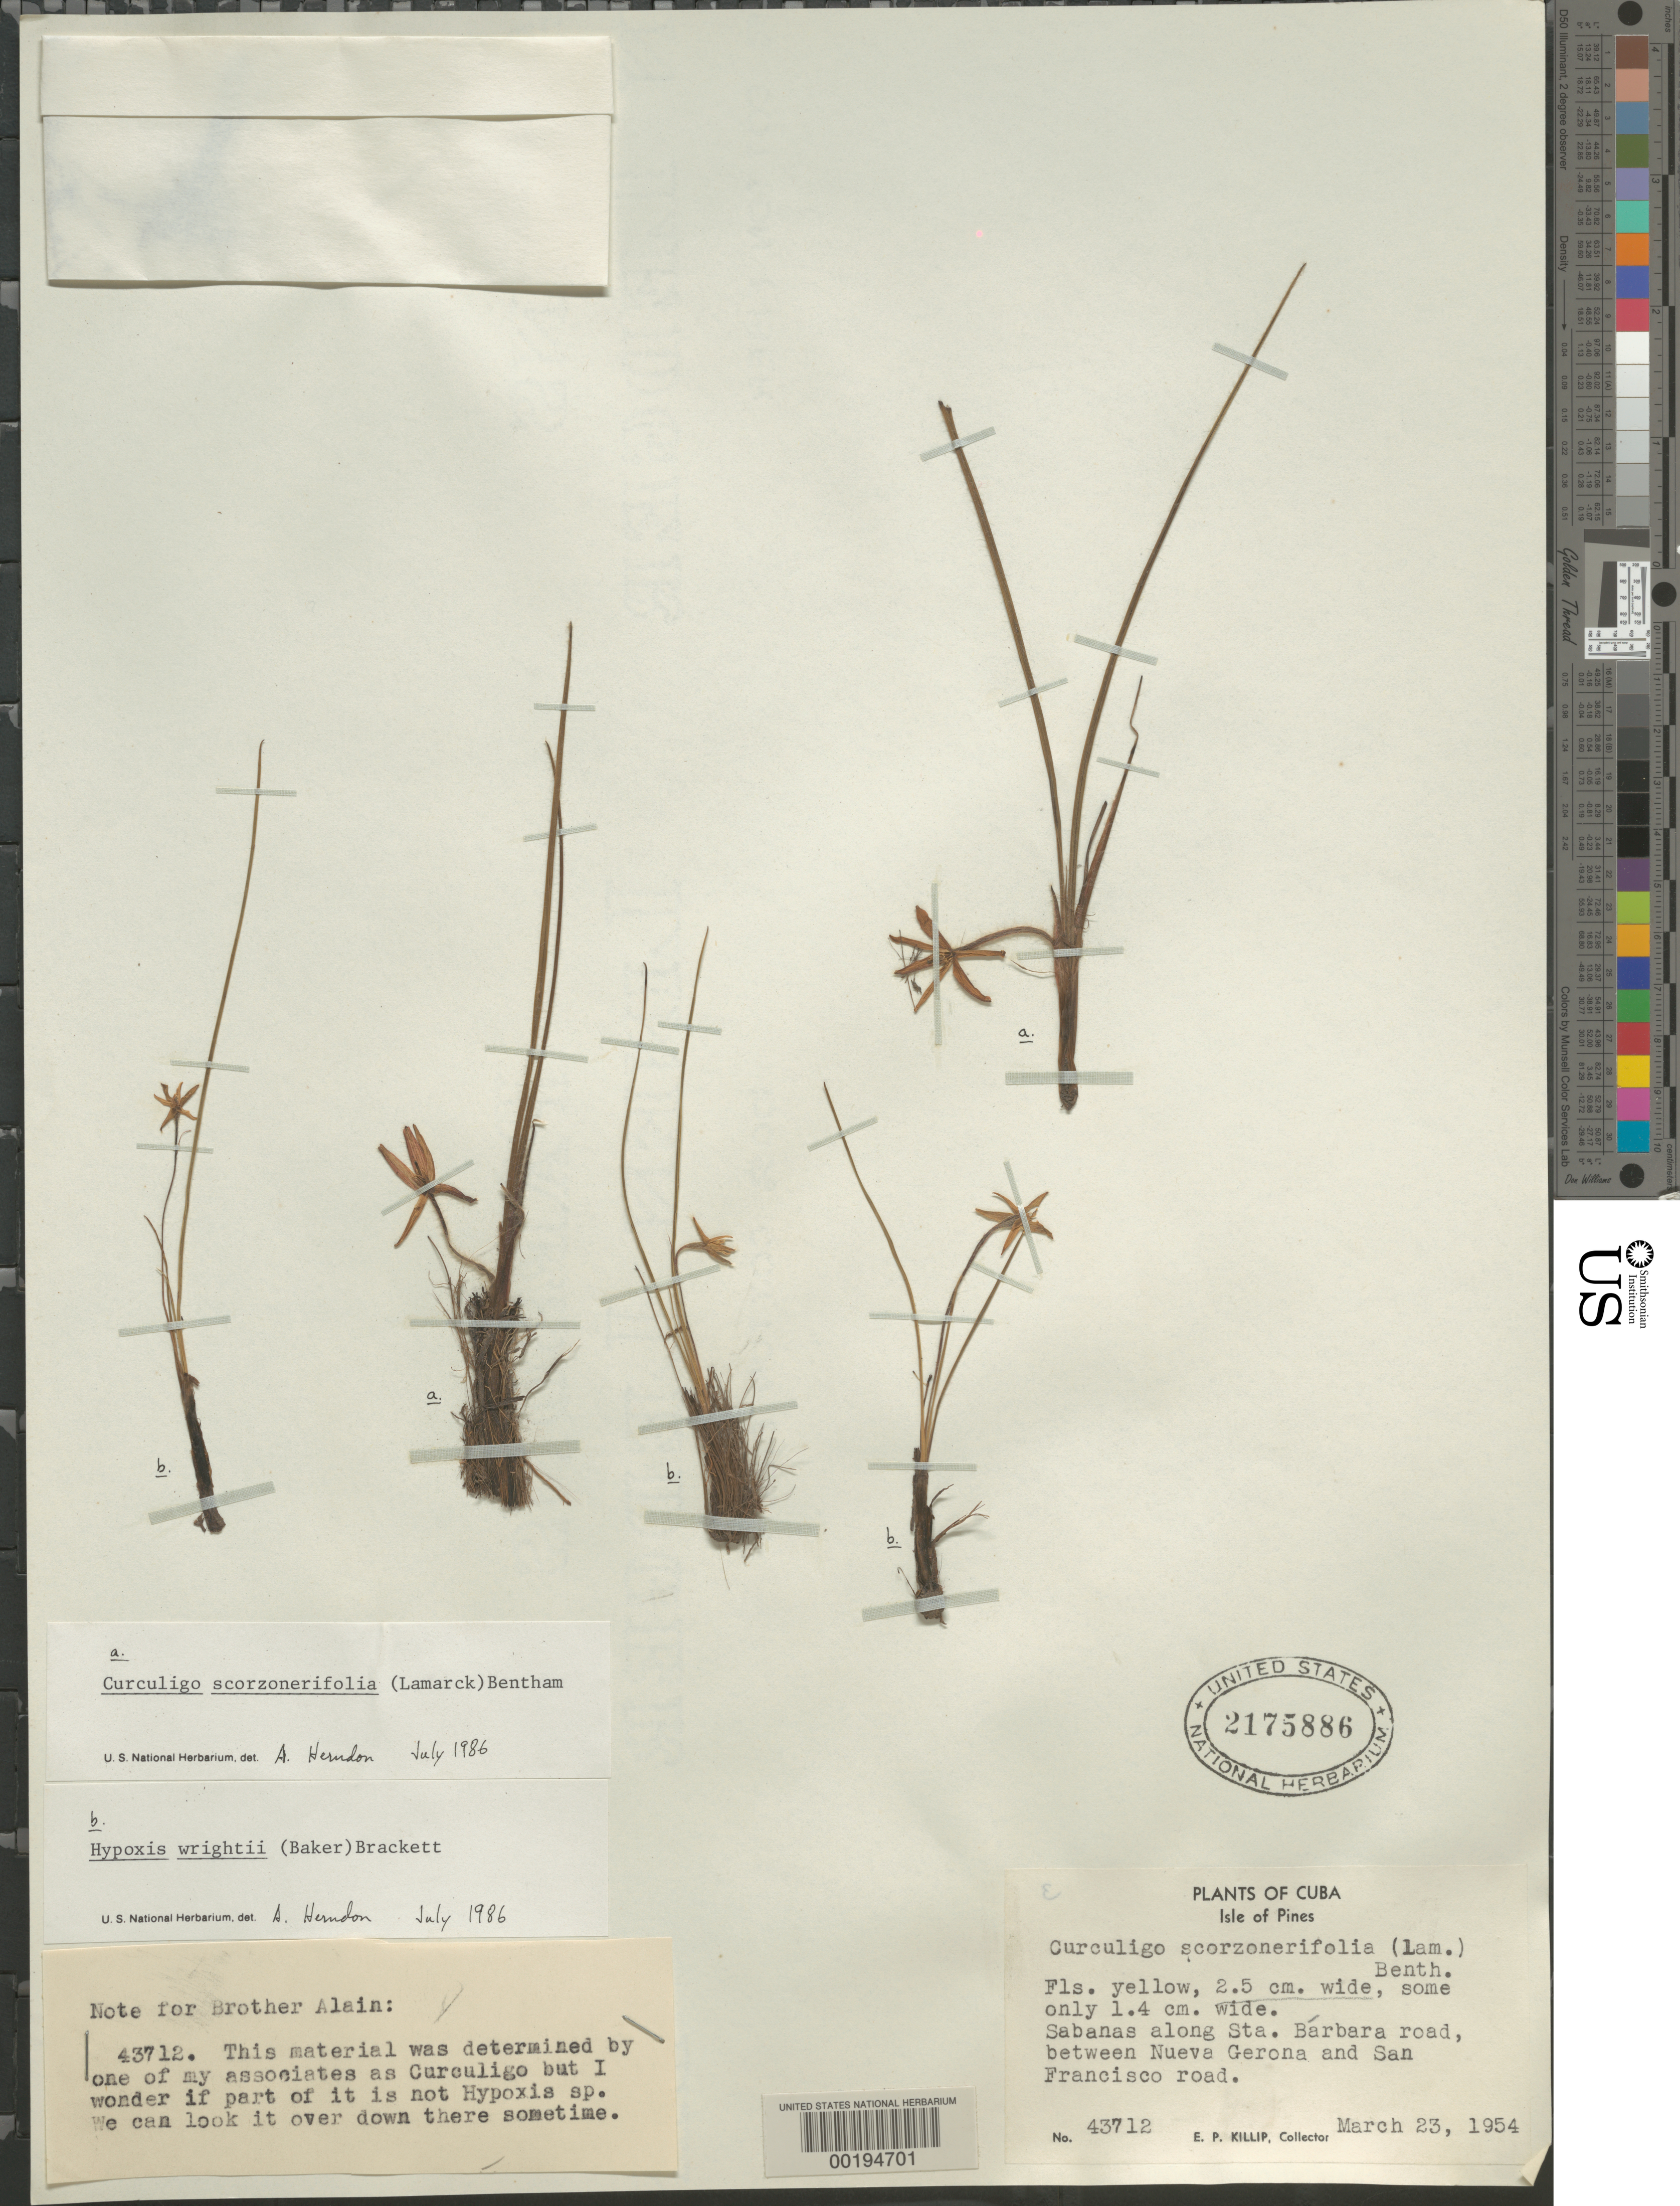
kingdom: Plantae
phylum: Tracheophyta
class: Liliopsida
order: Asparagales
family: Hypoxidaceae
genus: Curculigo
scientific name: Curculigo scorzonerifolia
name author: (Lam.) Baker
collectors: E. P. Killip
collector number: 43712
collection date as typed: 23 Mar 1954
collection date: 1954-03-23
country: Cuba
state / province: Isla de La Juventud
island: Isla de La Juventud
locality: Sabanas along sta. barbara road, between nueva gerona and san francisco road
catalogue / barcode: US 2175886